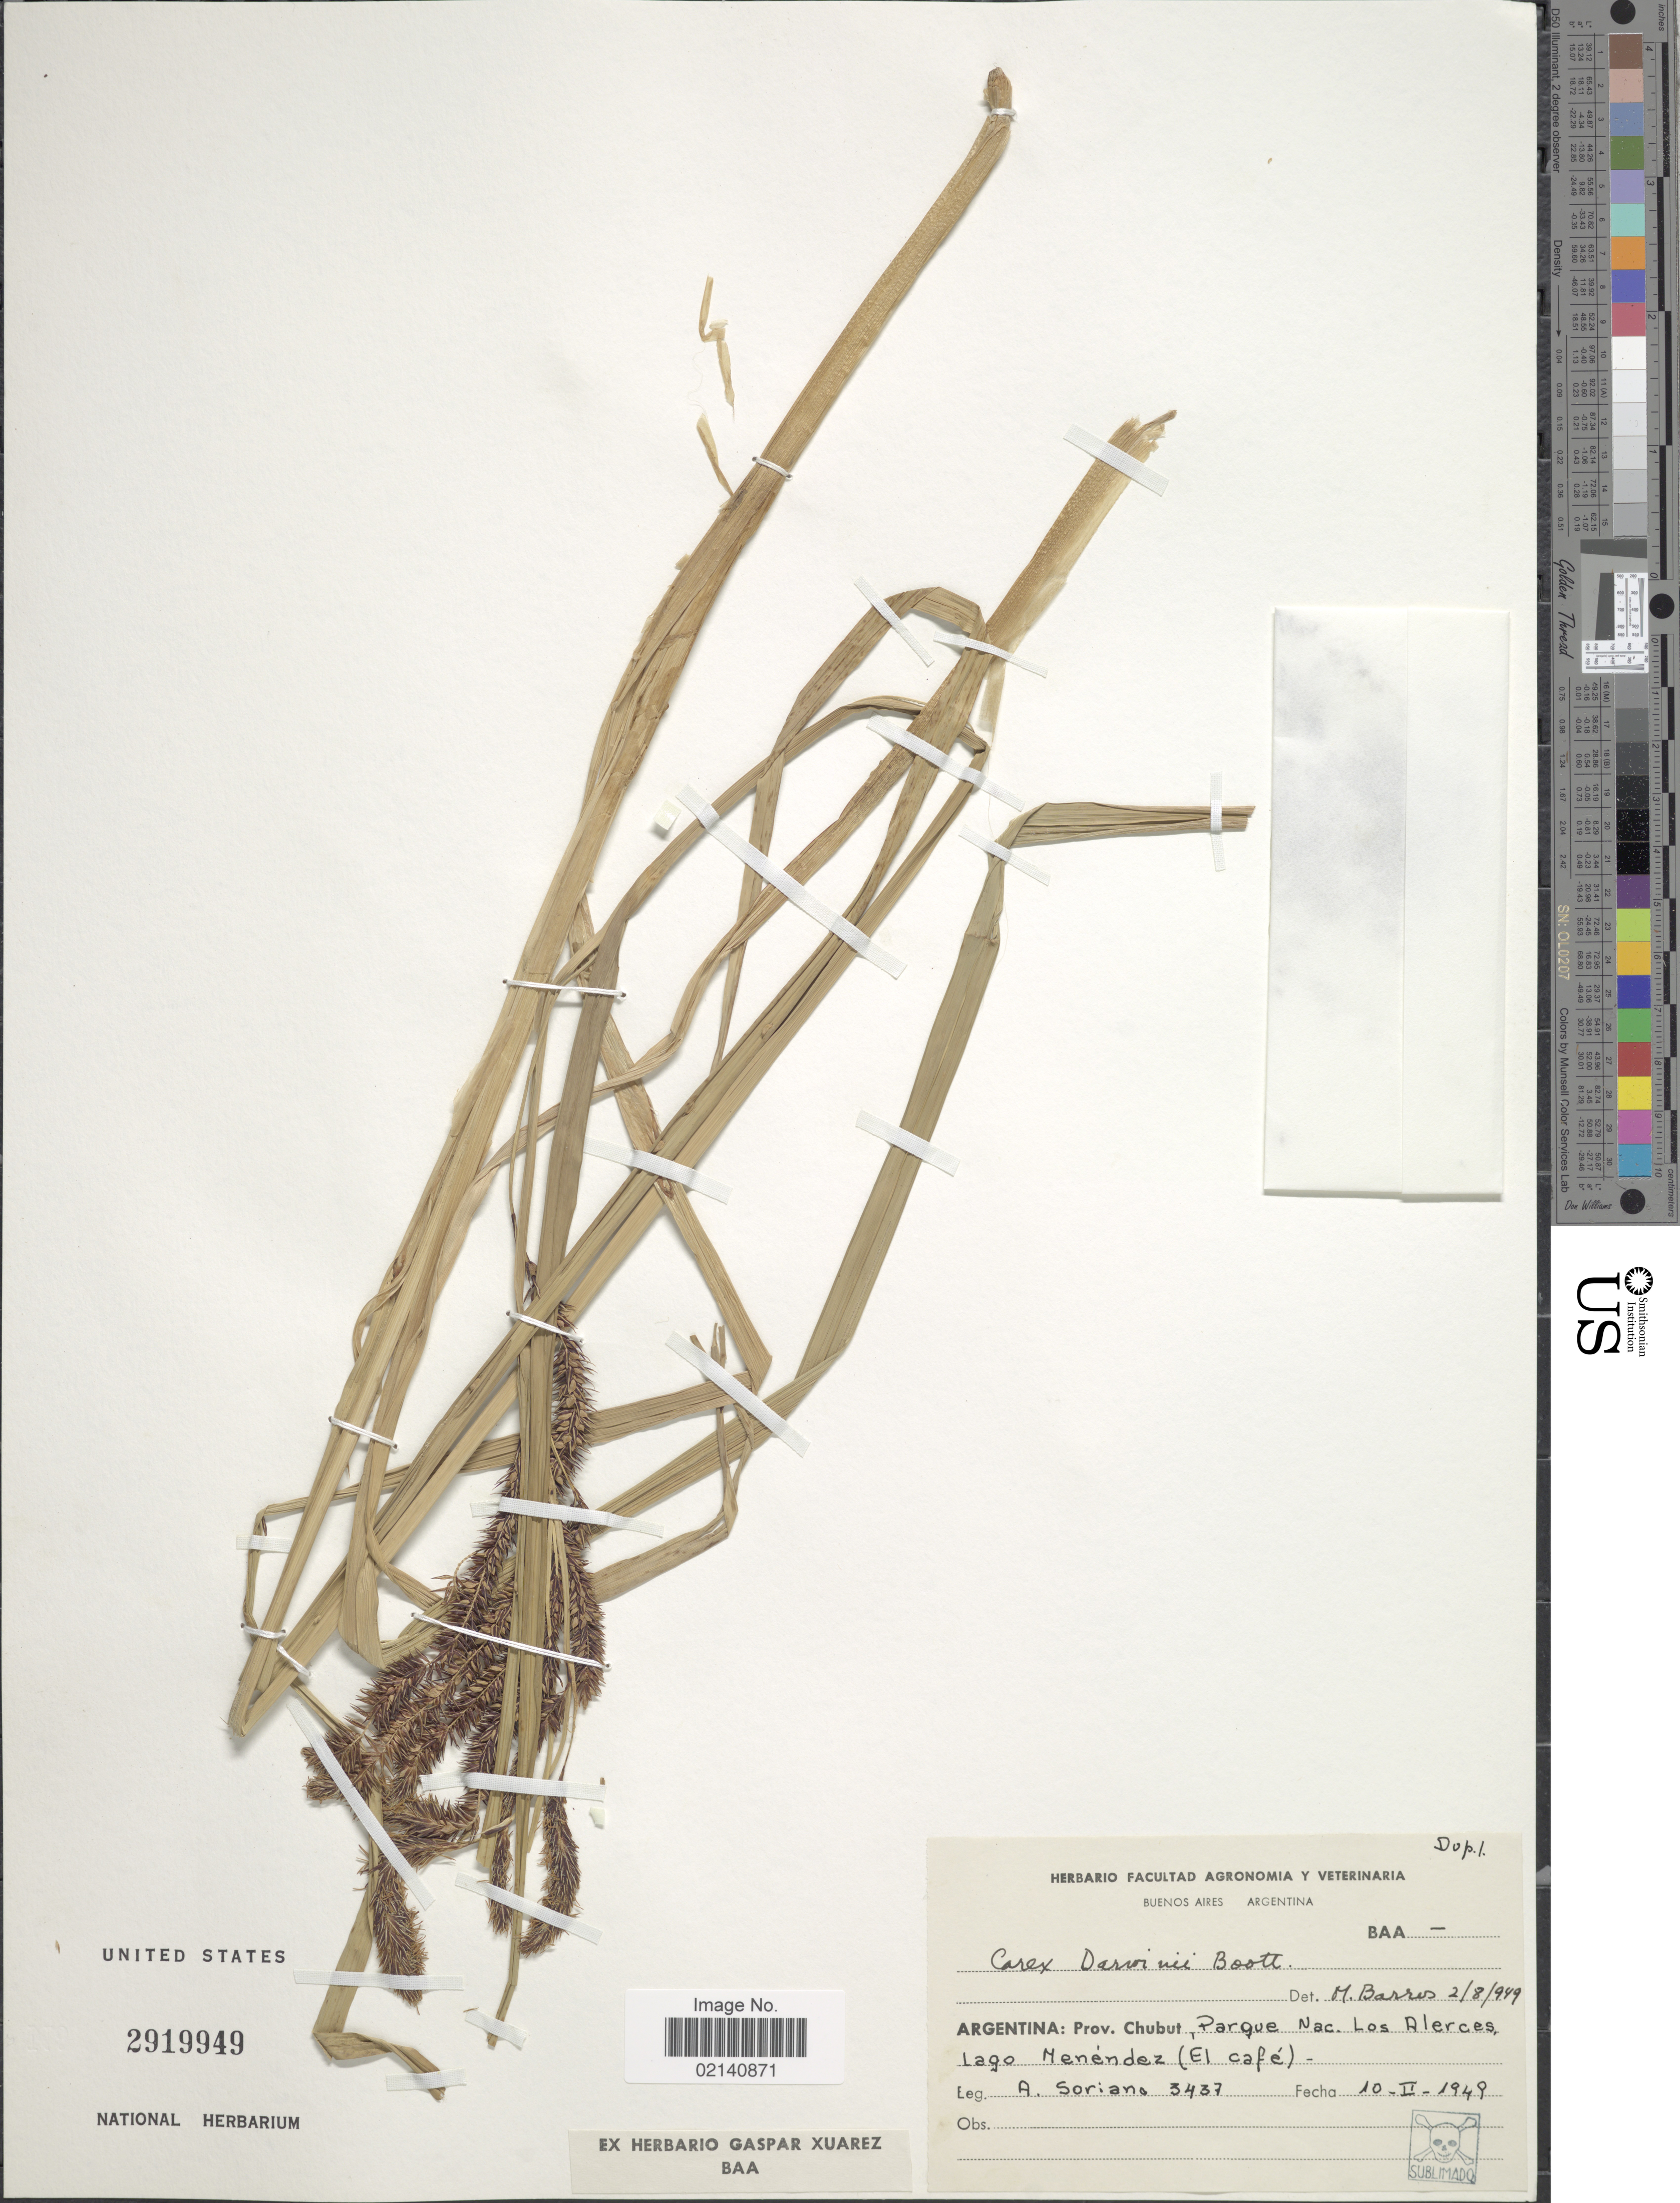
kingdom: Plantae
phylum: Tracheophyta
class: Liliopsida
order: Poales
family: Cyperaceae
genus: Carex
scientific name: Carex darwinii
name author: Boott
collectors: A. Soriano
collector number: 3437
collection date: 1949-02-10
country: Argentina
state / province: Chubut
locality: Parque Nac. Los Alerces, Lago Menendez (El Cafe)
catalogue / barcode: US 2919949